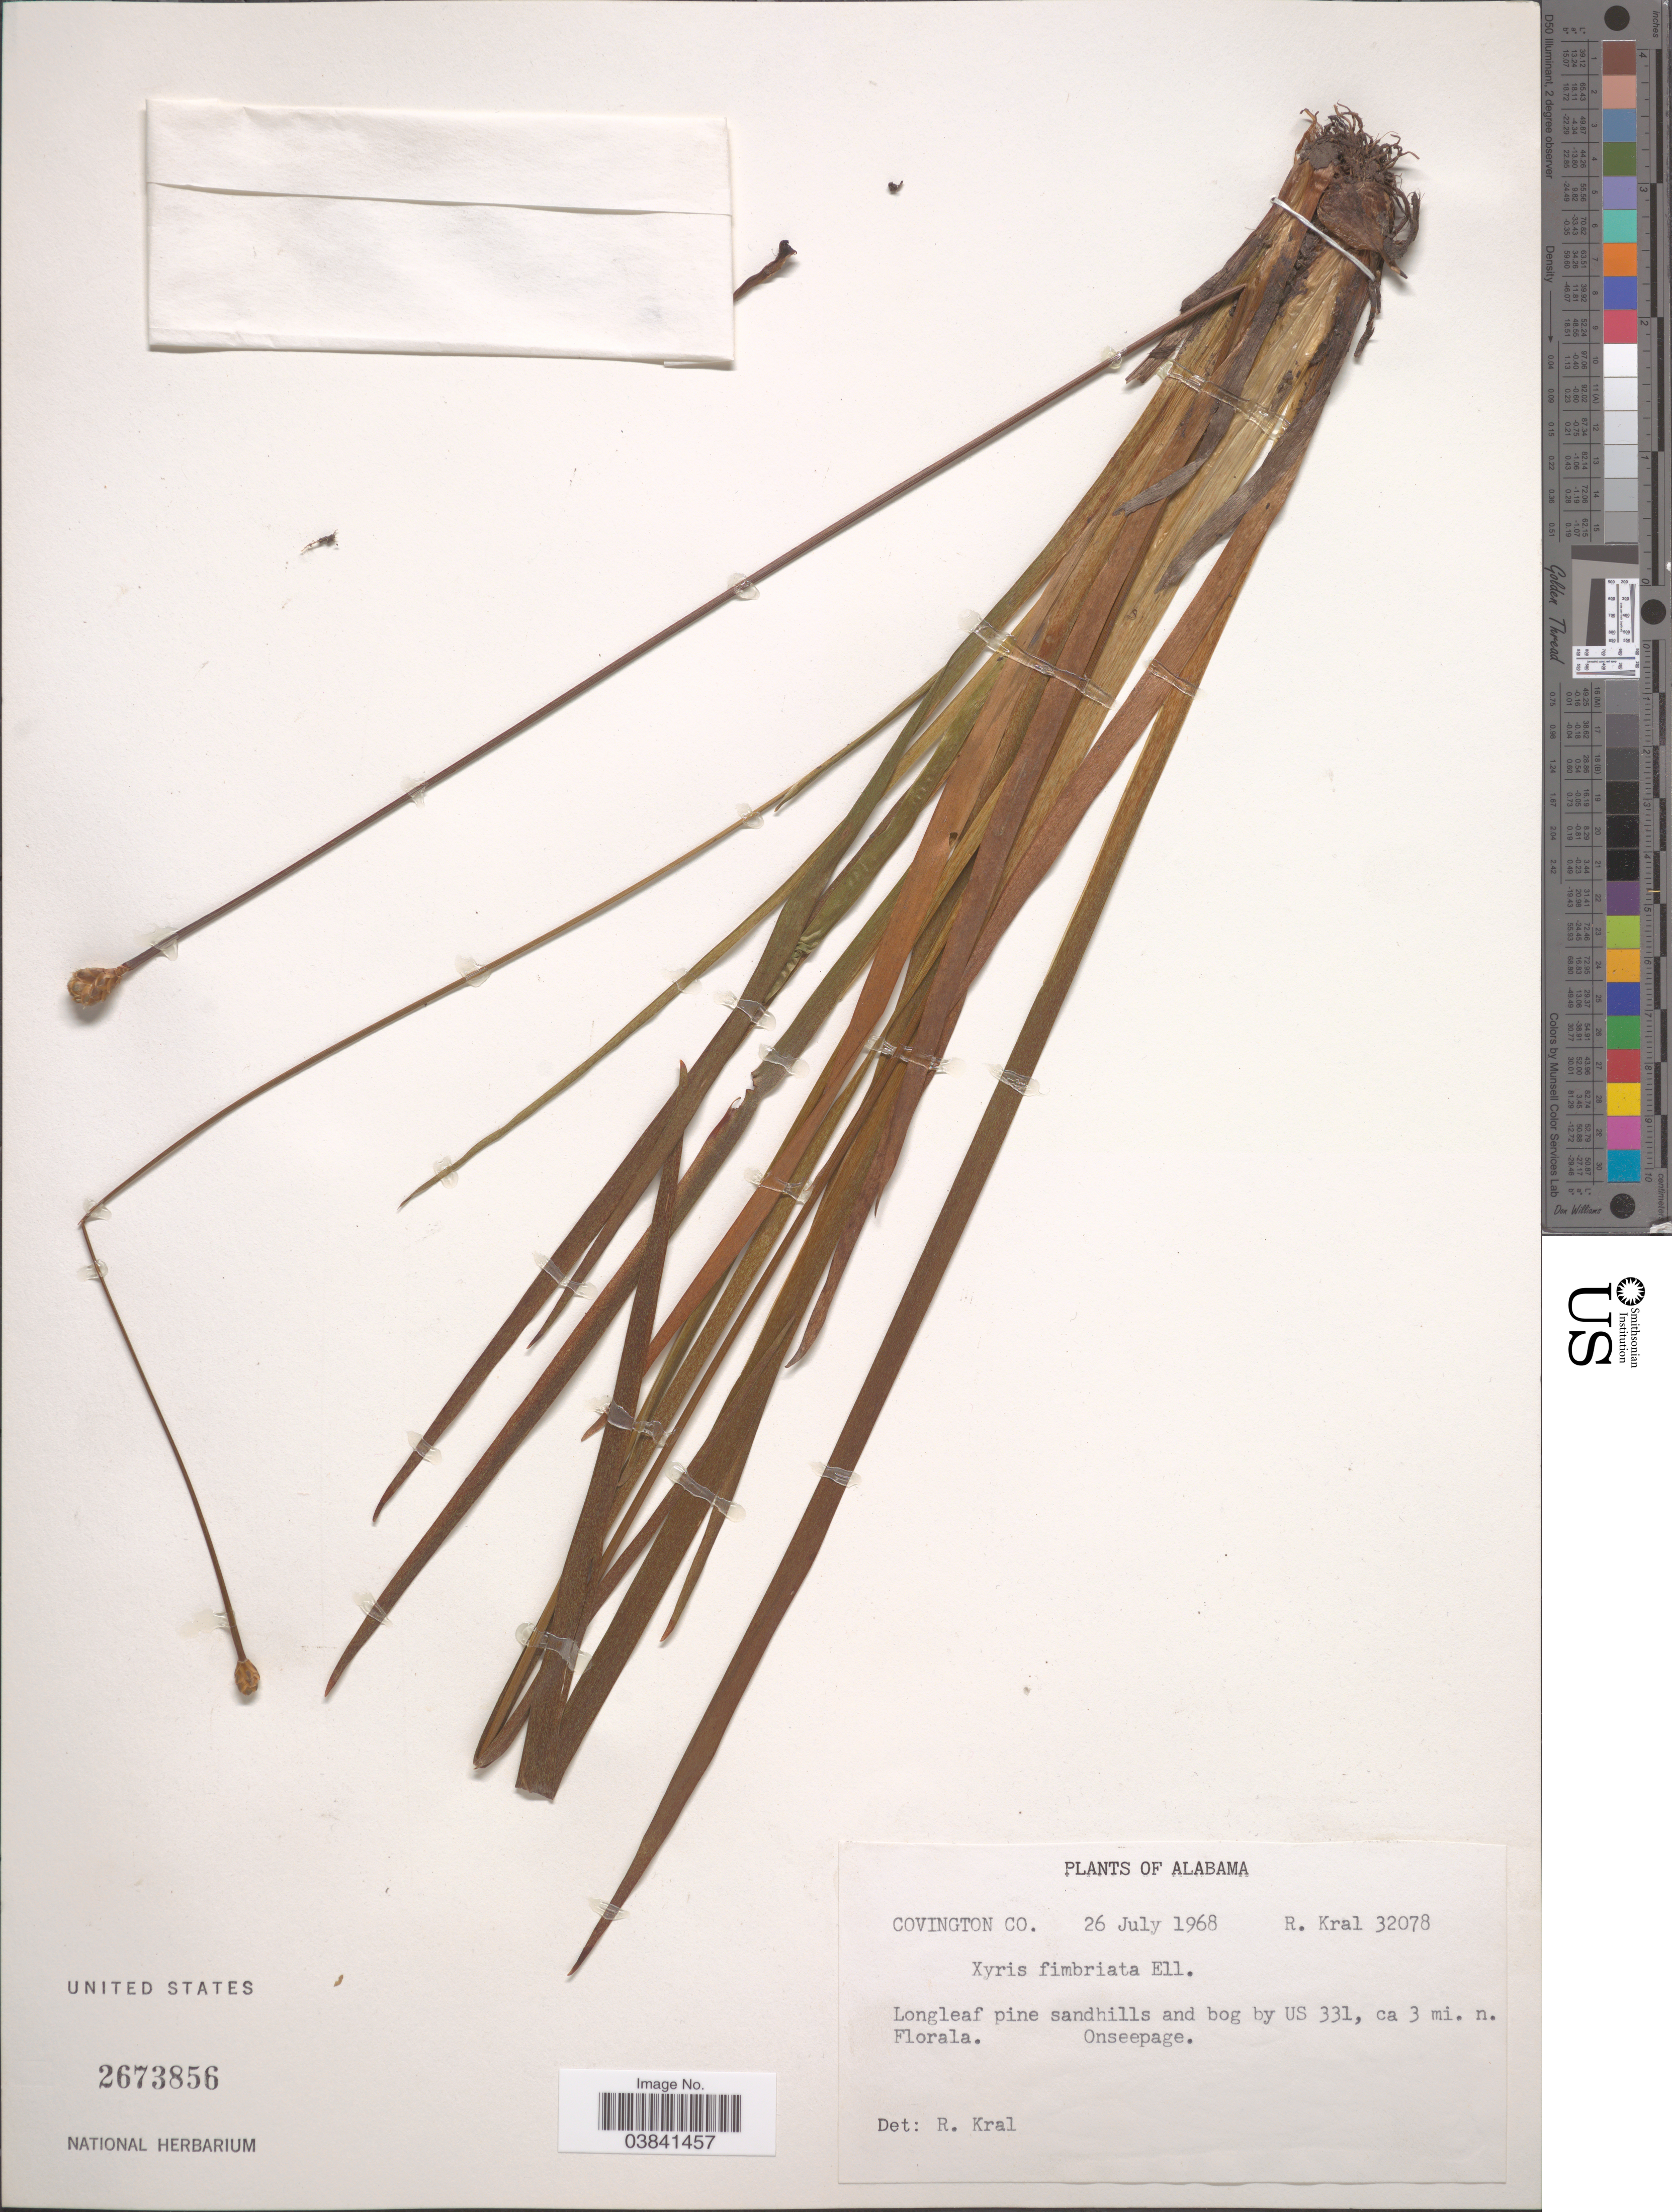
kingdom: Plantae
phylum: Tracheophyta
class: Liliopsida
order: Poales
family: Xyridaceae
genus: Xyris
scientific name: Xyris fimbriata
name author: Elliott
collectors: R. Kral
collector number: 32078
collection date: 1968-07-26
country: United States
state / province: Alabama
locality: Covington Co. Longleaf pine sandhills and bog by US 331, ca 3 mi. n. Florala. Onseepage.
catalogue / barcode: US 2673856